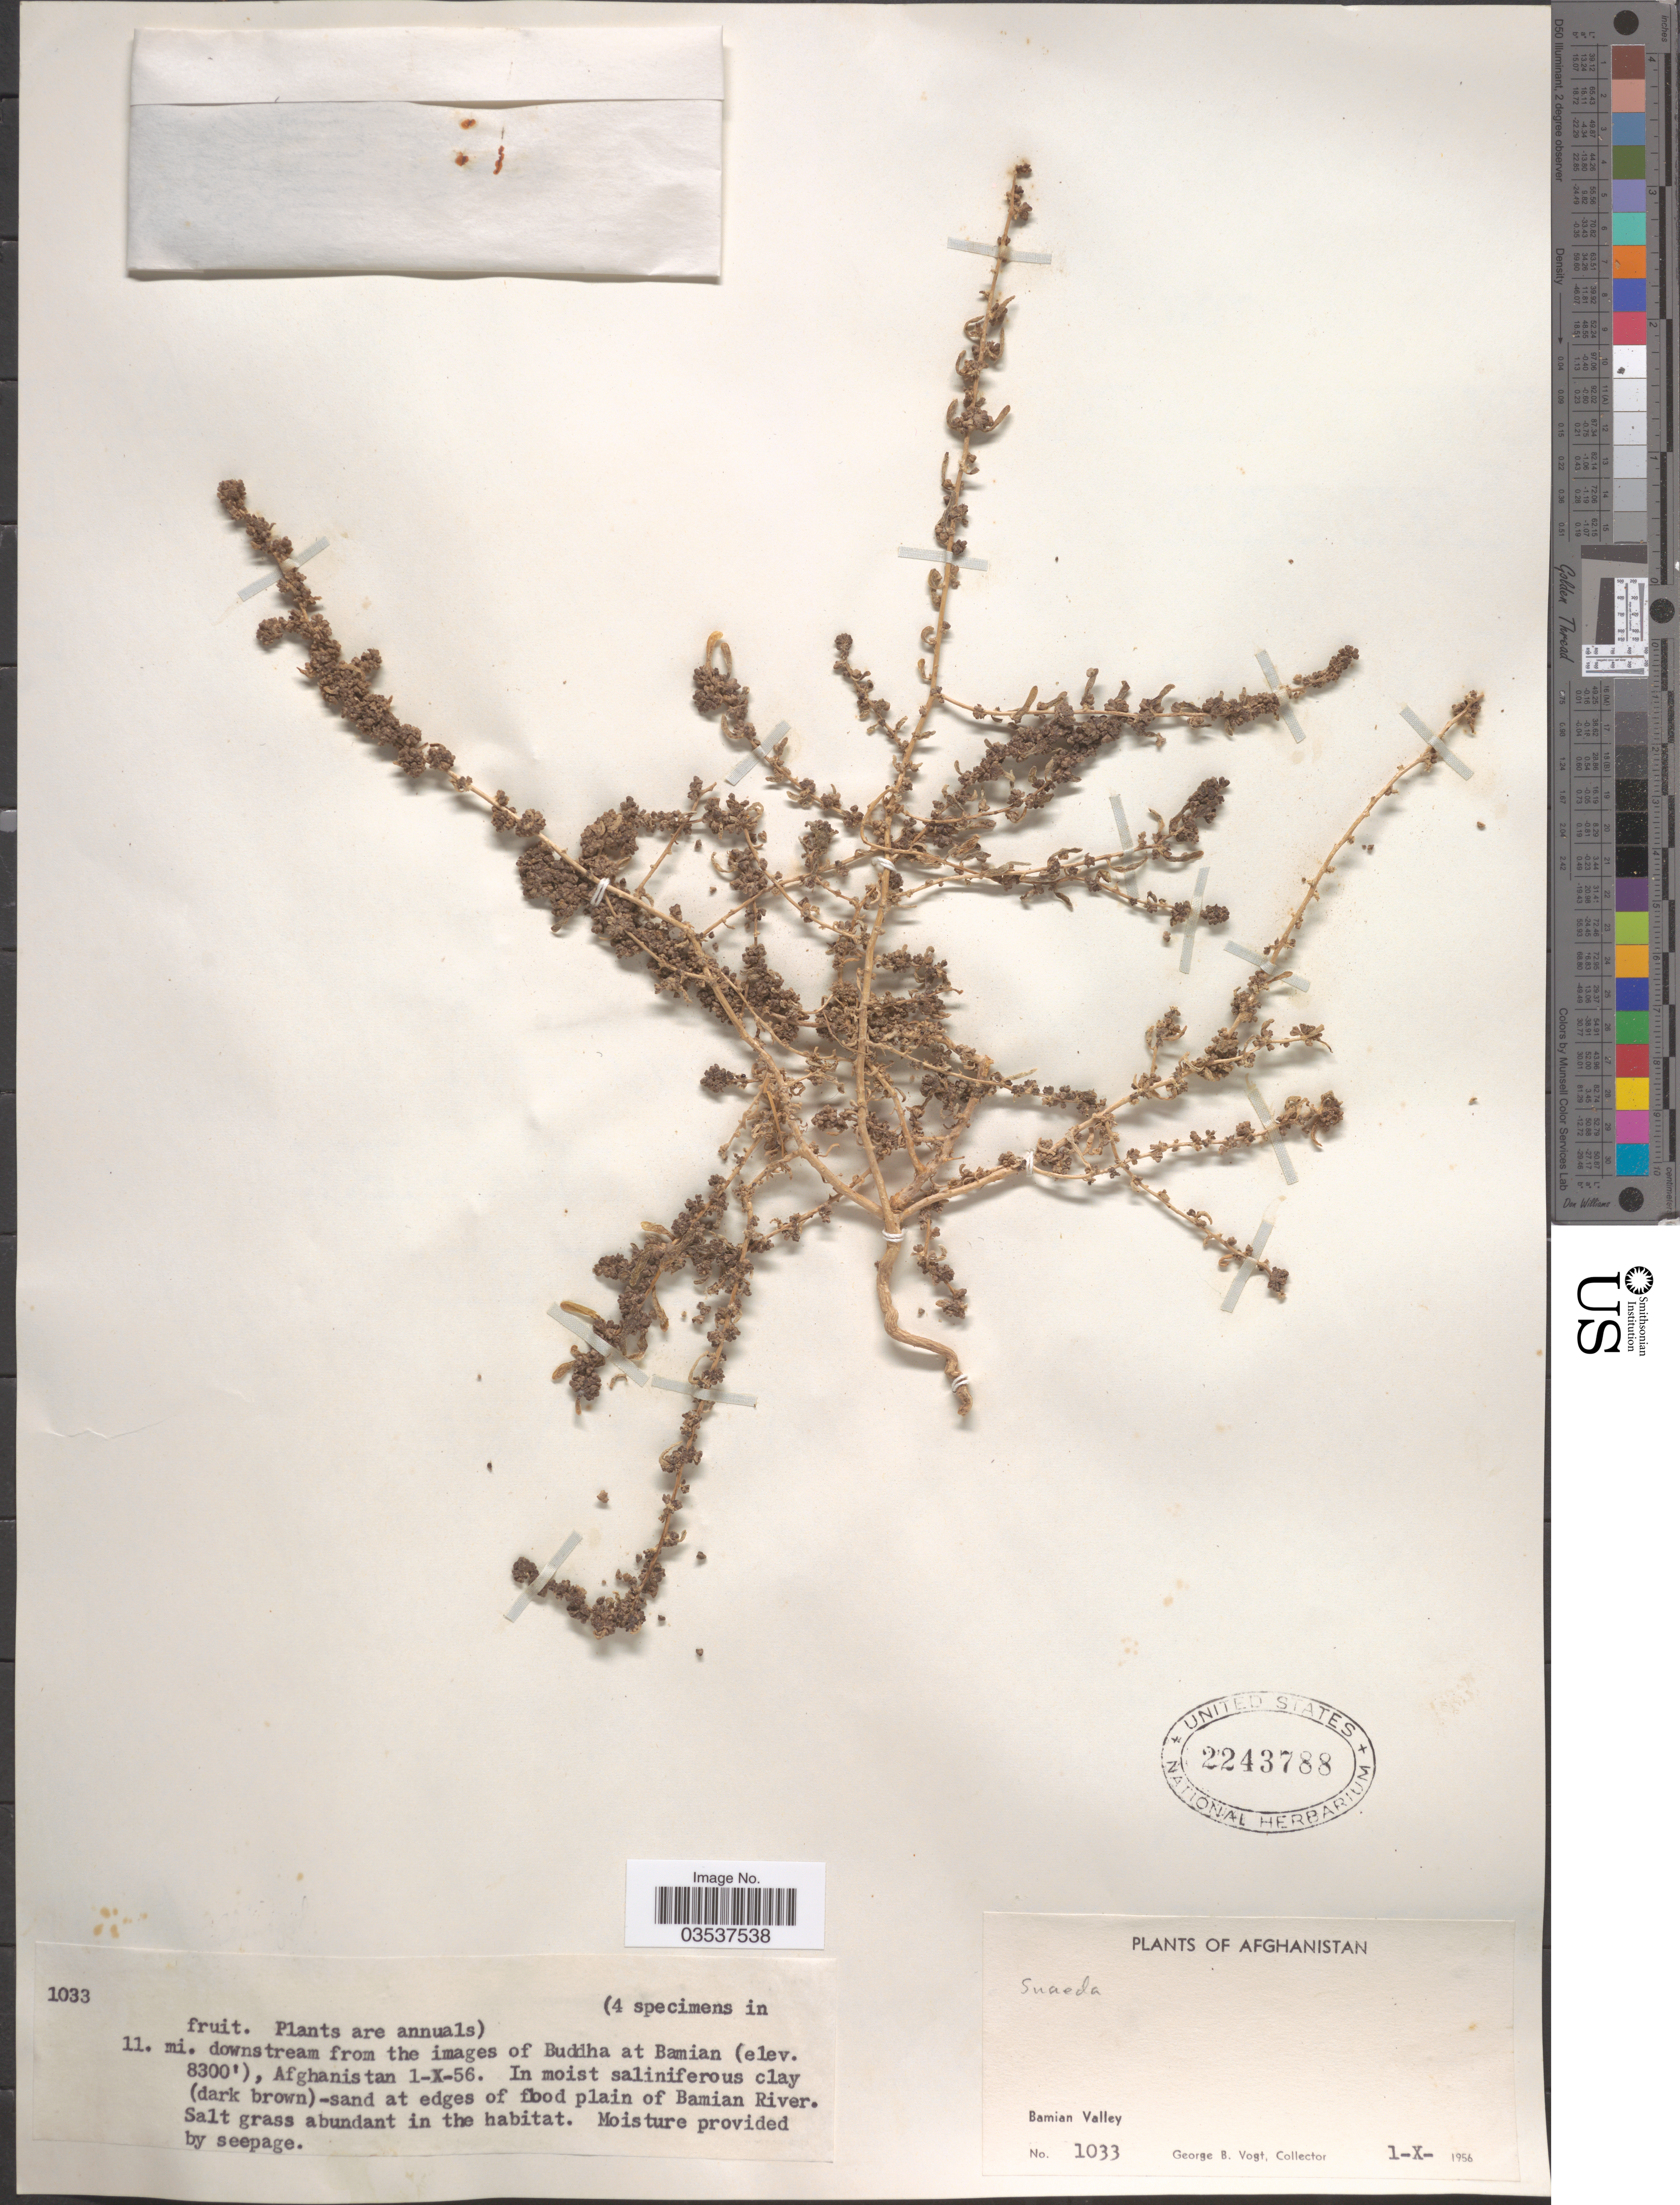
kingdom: Plantae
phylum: Tracheophyta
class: Magnoliopsida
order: Caryophyllales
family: Amaranthaceae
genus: Suaeda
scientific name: Suaeda sp.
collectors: G. B. Vogt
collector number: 1033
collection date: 1956-10-01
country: Afghanistan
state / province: Bamian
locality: Bamian Valley. 11. mi. downstream from the images of Buddha at Bamian.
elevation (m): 2530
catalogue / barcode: US 2243788